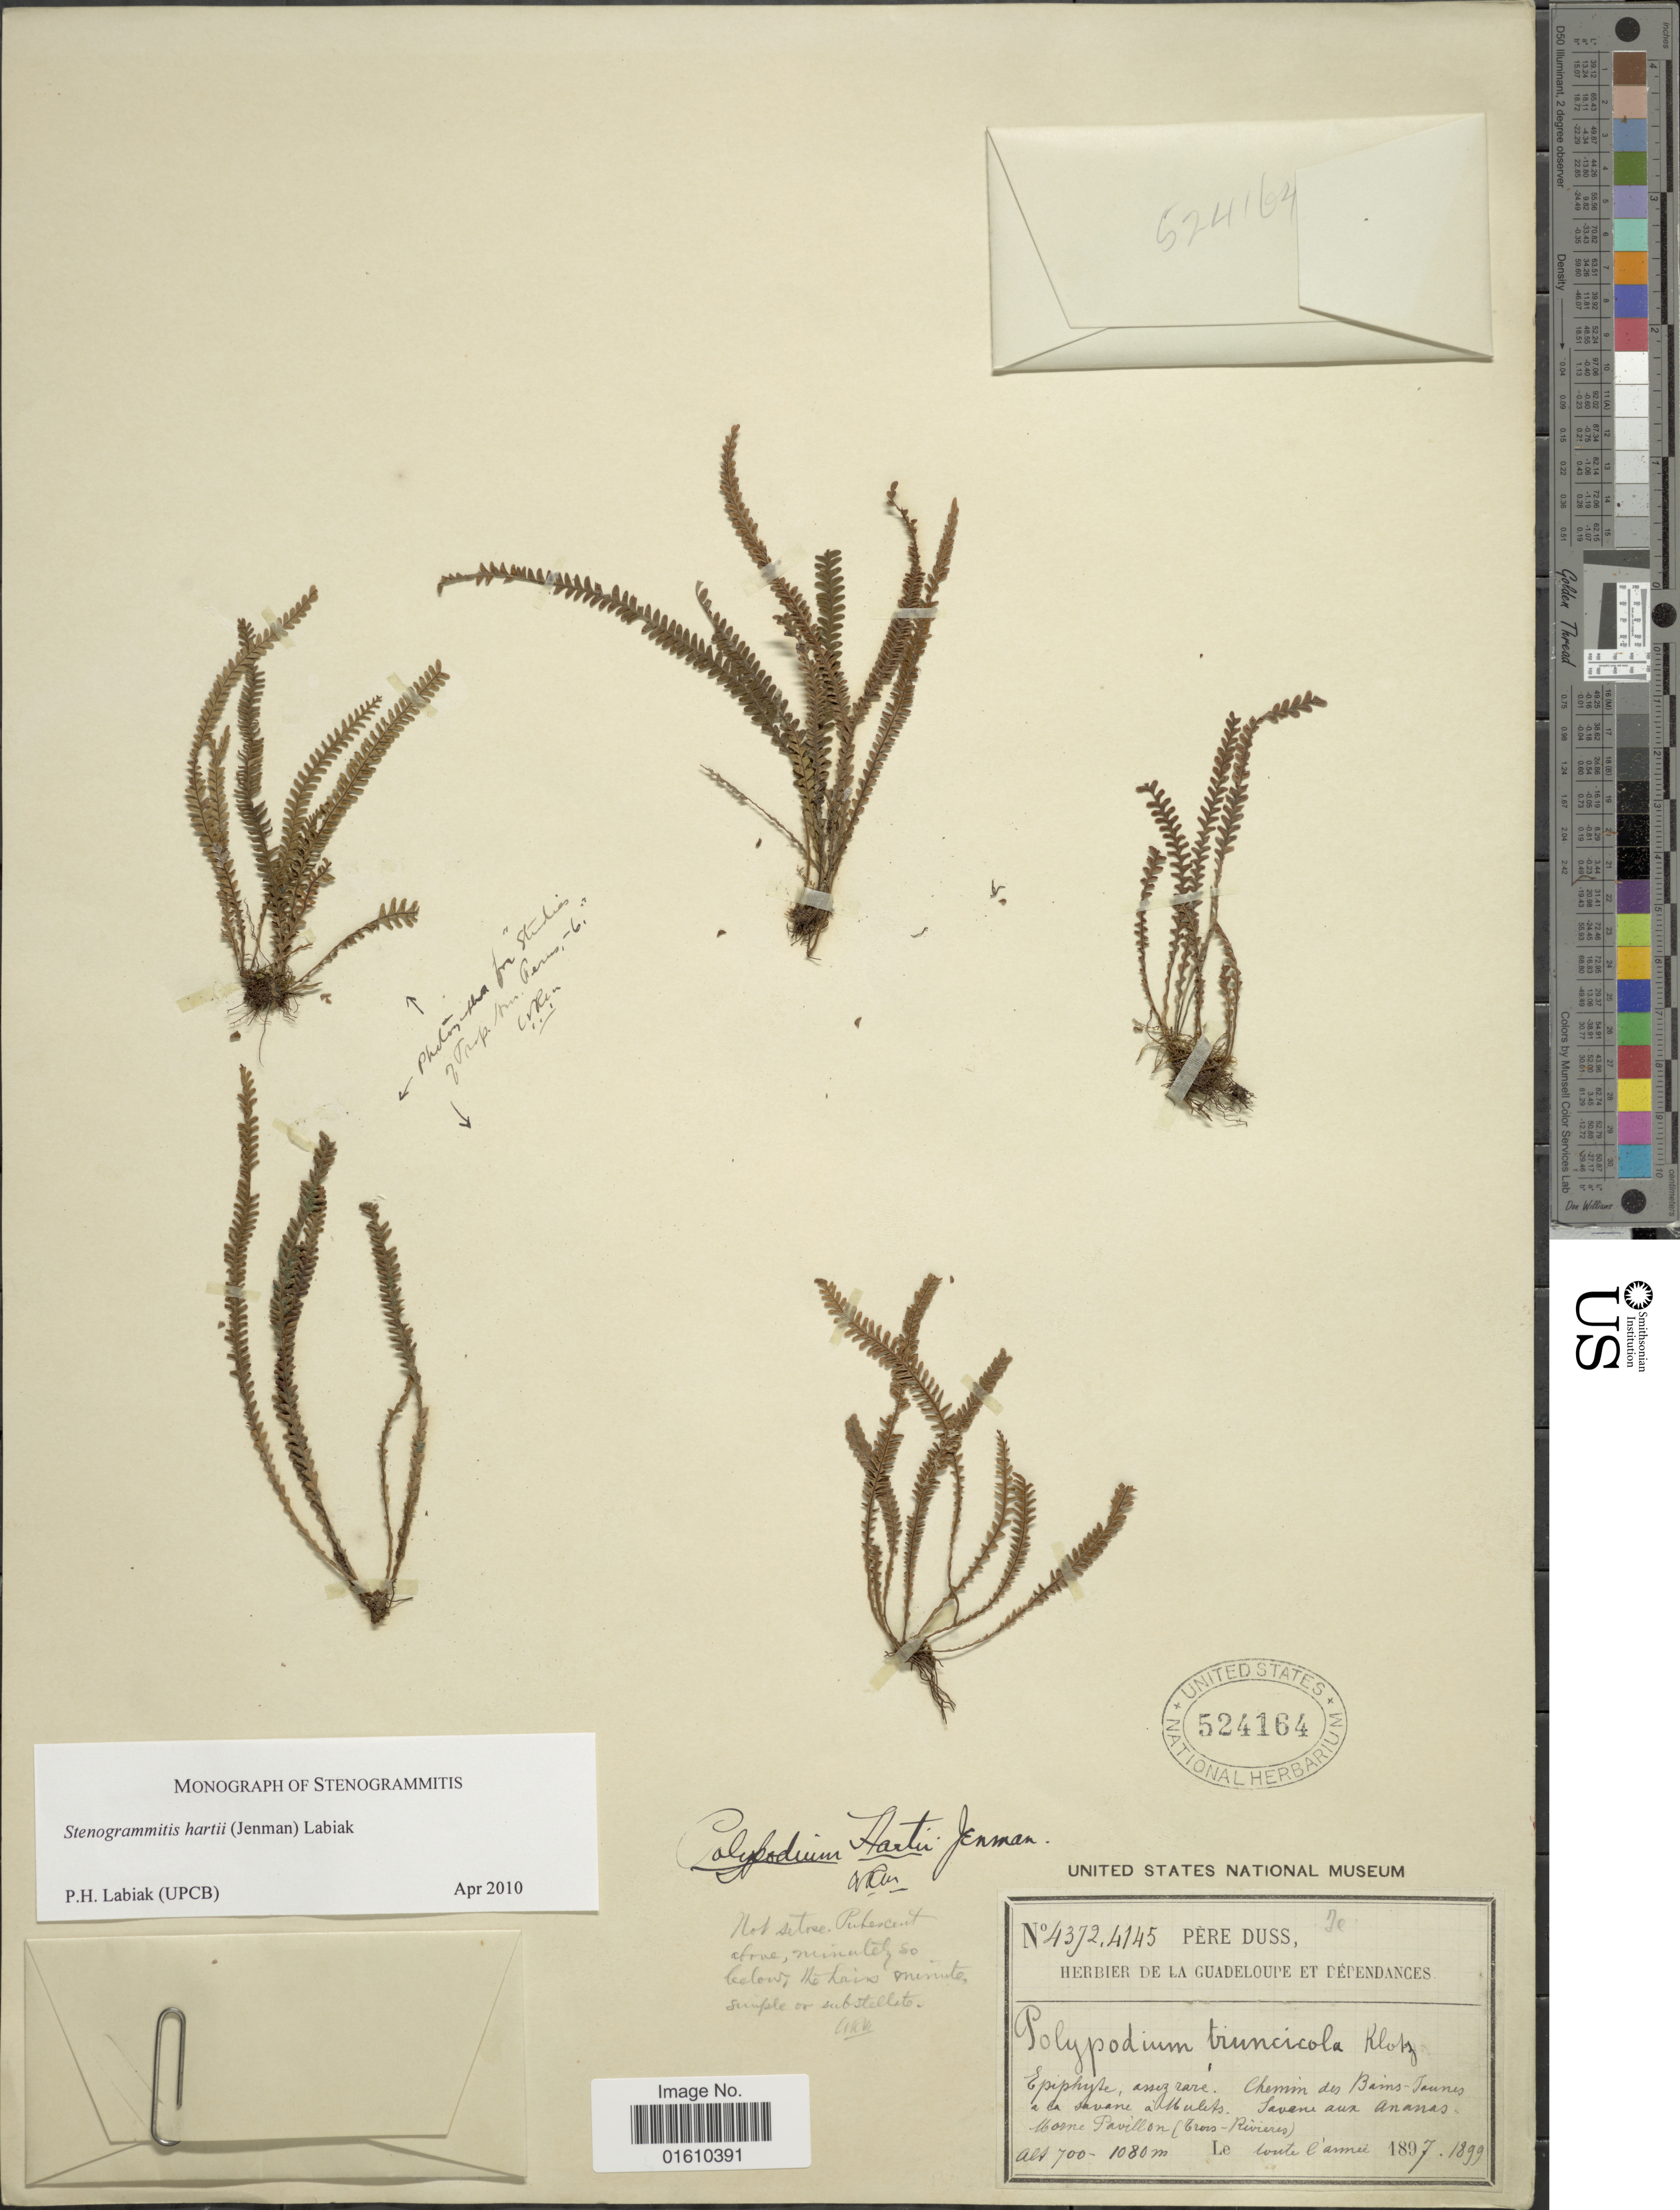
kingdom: Plantae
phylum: Tracheophyta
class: Polypodiopsida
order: Polypodiales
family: Polypodiaceae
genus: Stenogrammitis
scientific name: Stenogrammitis hartii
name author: (Jenman) Labiak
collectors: Père Duss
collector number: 4372/4145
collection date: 1897/1899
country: Guadeloupe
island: Leeward Is.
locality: Chemin des Bains-Jaunes a la Savane à Mulets, Savane aux Ananas. Morne Pavillon (Trois-Rivières)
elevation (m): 700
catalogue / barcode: US 524164